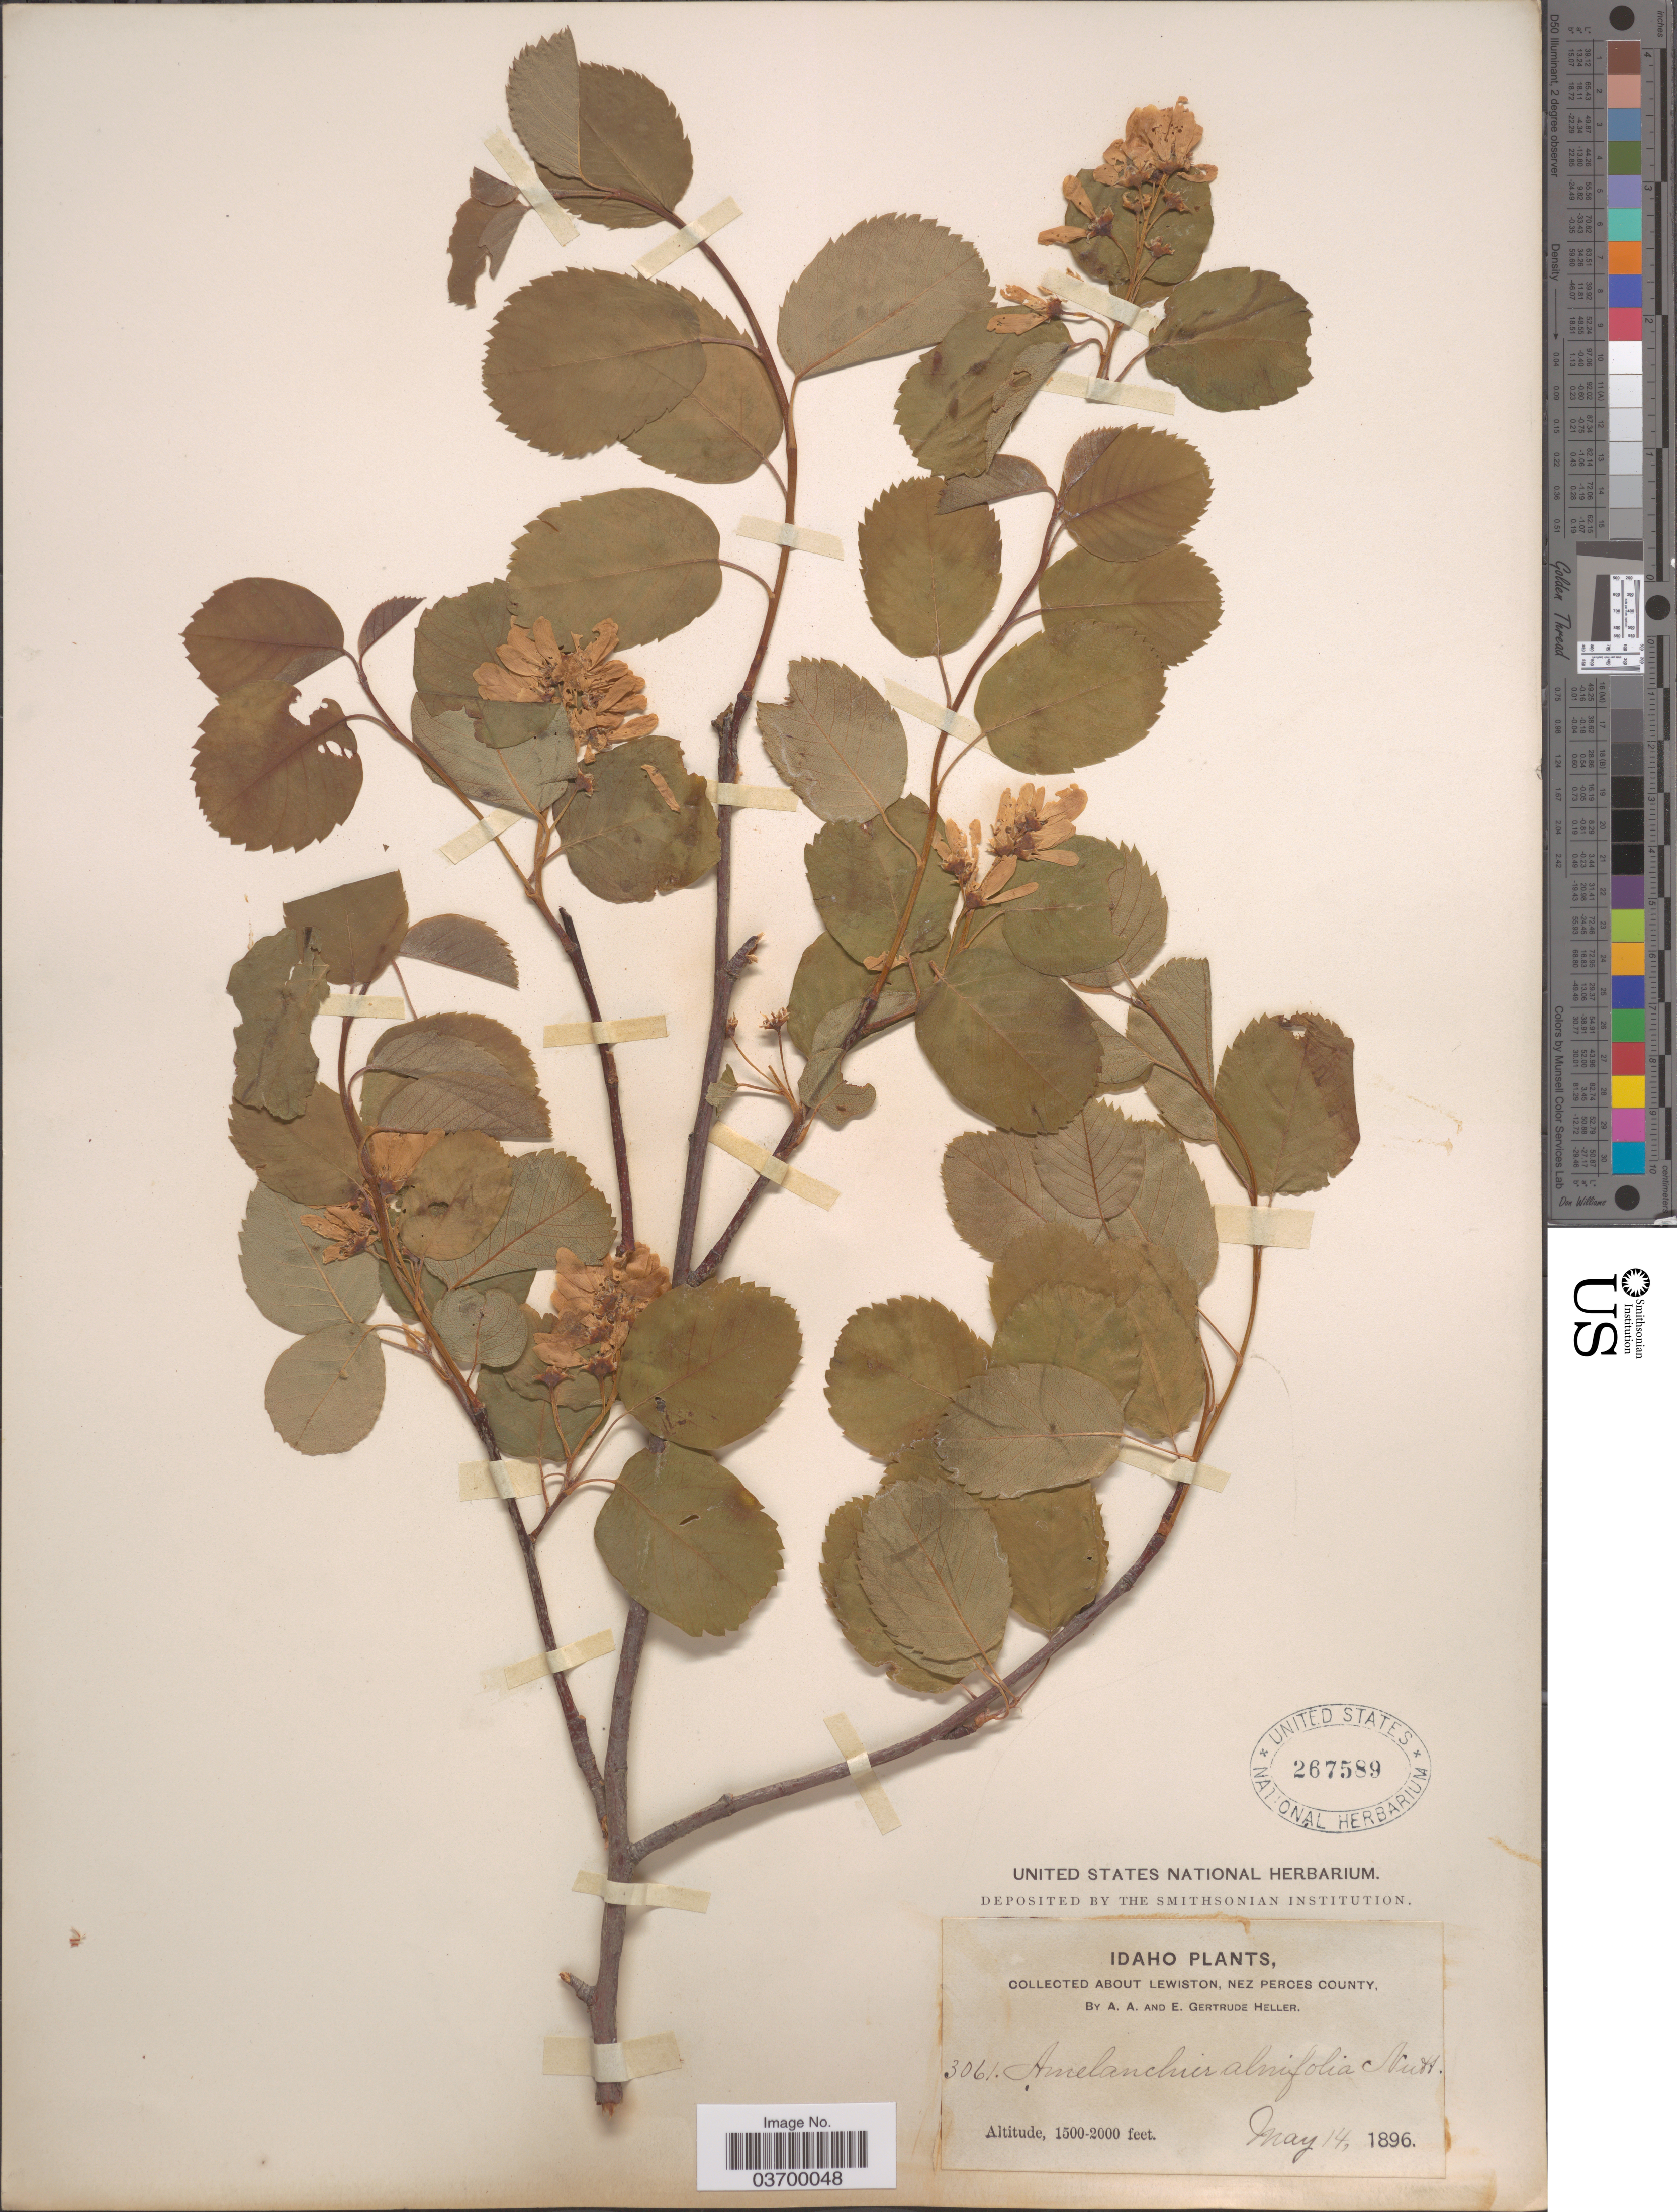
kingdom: Plantae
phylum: Tracheophyta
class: Magnoliopsida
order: Rosales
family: Rosaceae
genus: Amelanchier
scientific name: Amelanchier alnifolia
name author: (Nutt.) Nutt. ex M. Roem.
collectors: A. A. Heller & E. G. Heller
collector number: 3061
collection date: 1896-05-14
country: United States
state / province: Idaho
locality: Lewiston, Nez Perces County.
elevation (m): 457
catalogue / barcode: US 267589